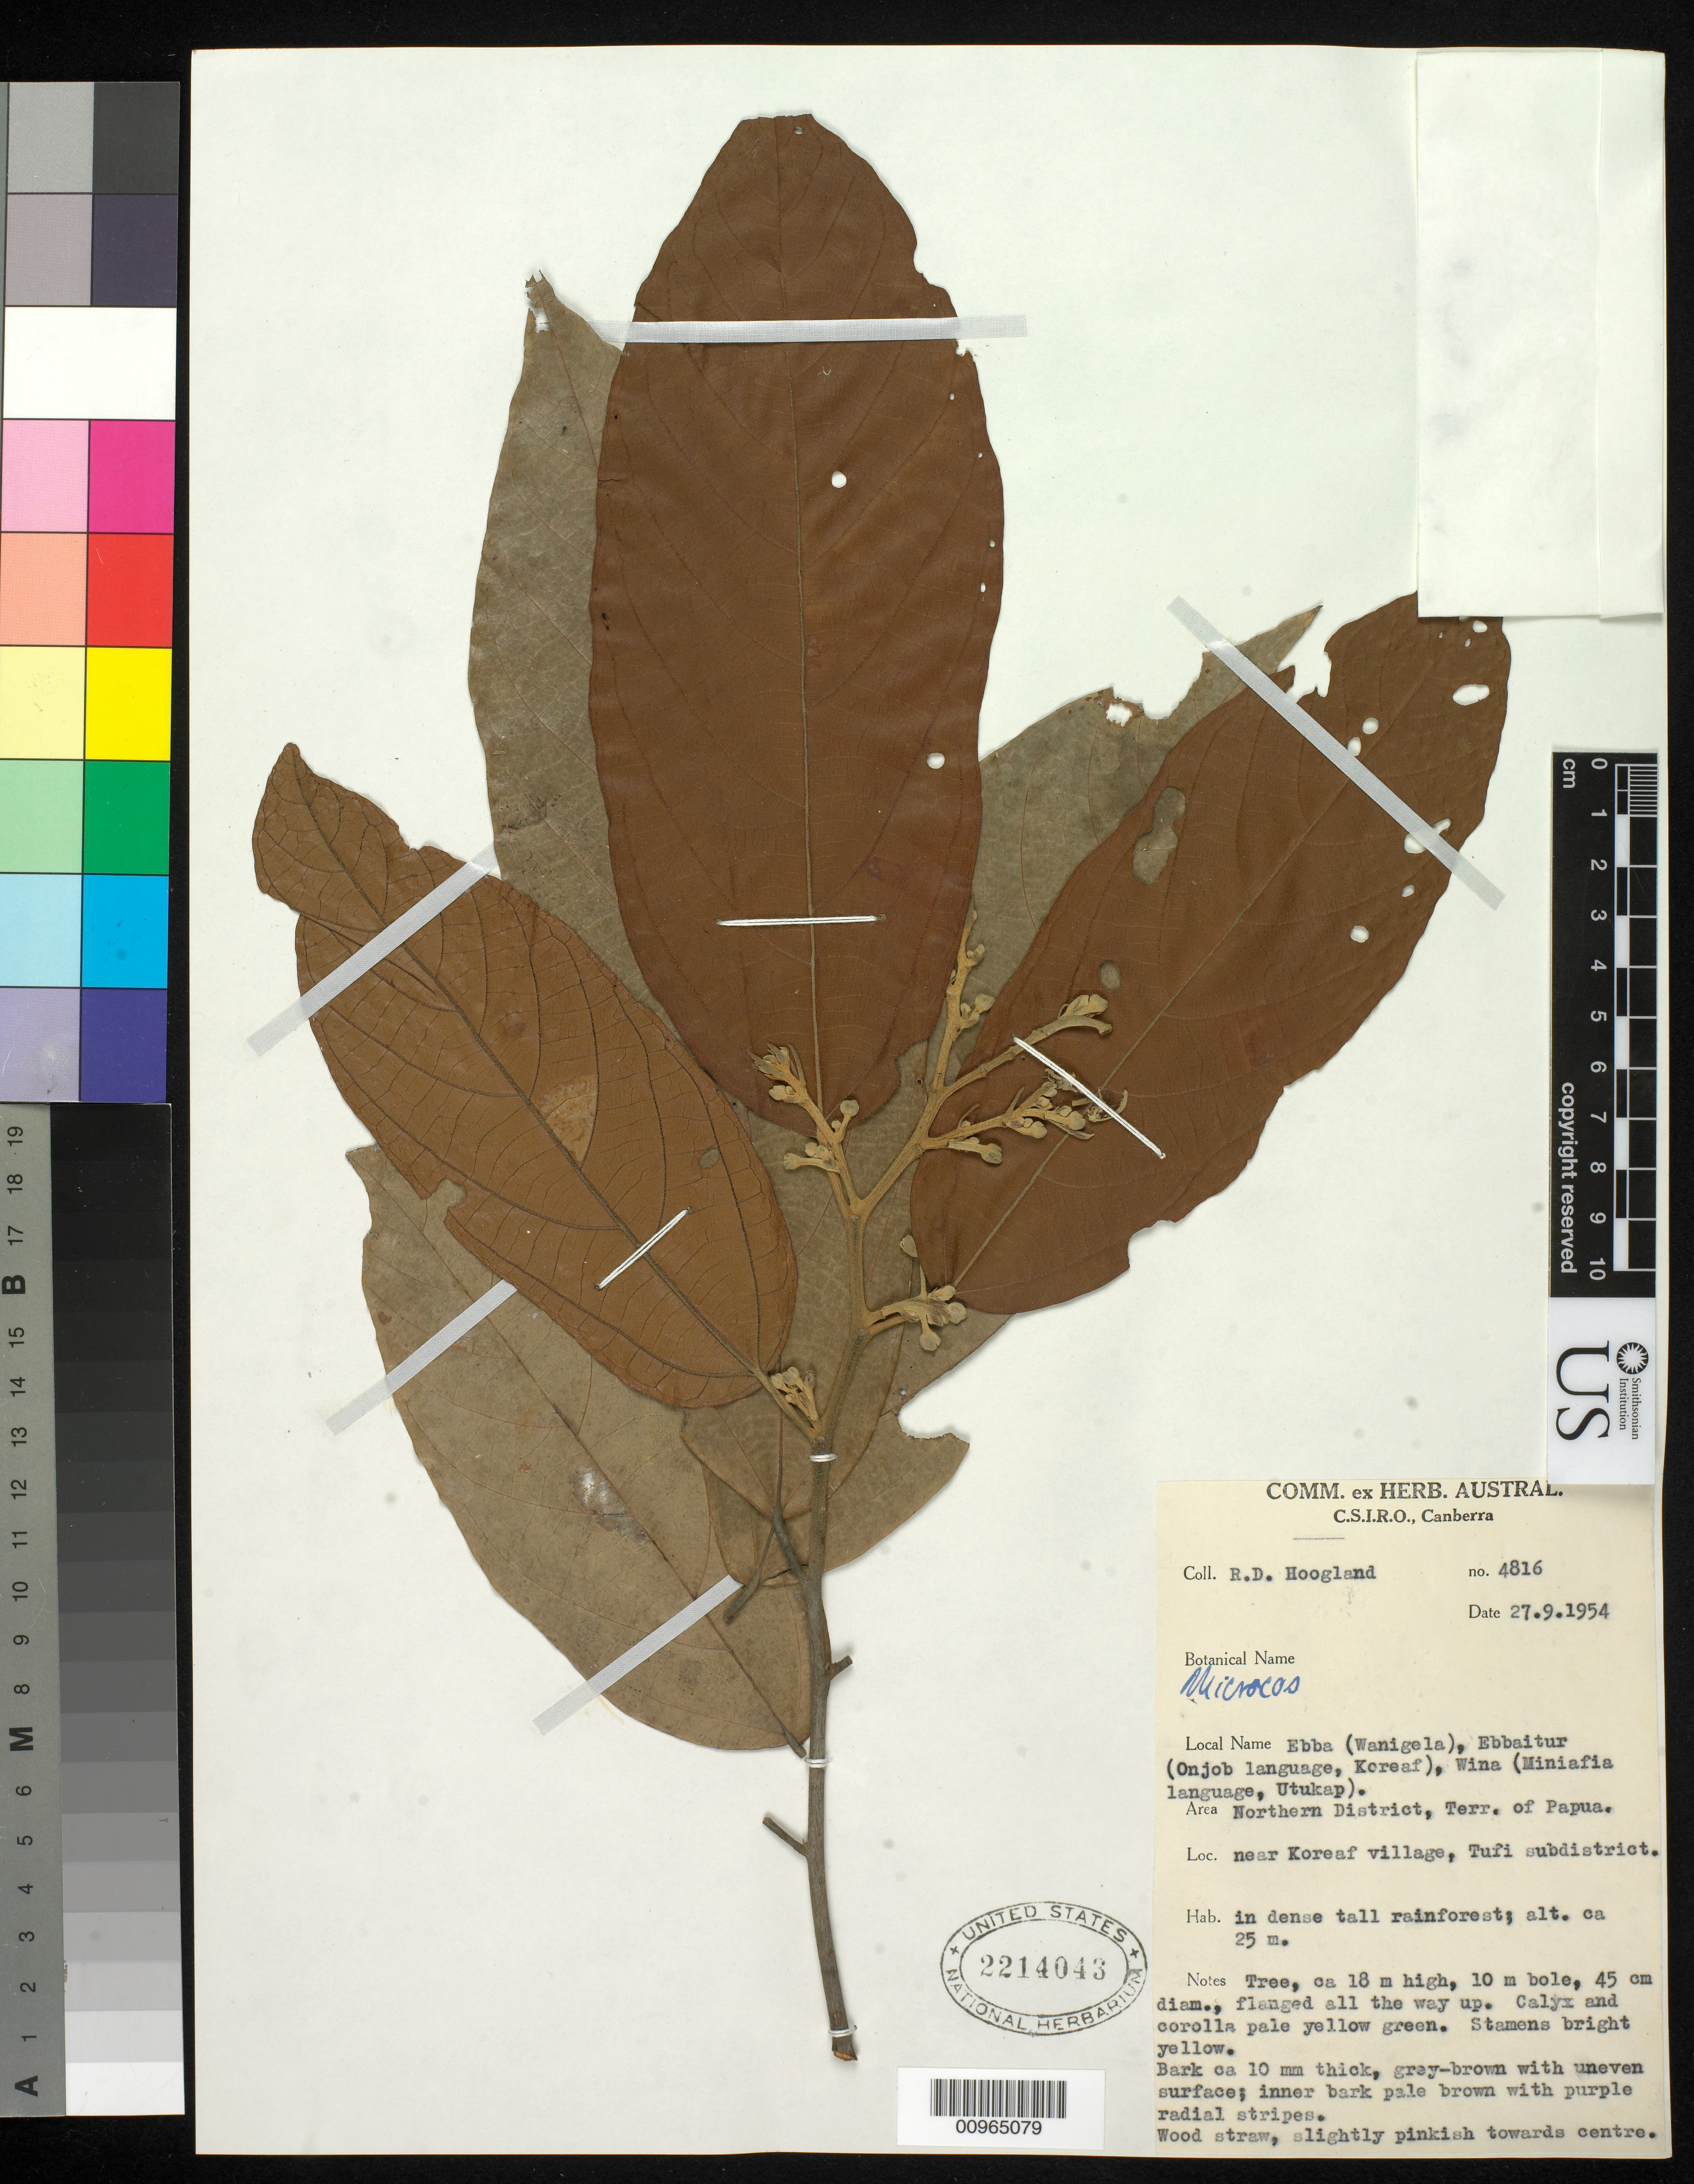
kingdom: Plantae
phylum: Tracheophyta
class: Magnoliopsida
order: Malvales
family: Malvaceae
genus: Microcos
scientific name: Microcos argentata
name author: Burret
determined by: James, S. A.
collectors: R. D. Hoogland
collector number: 4816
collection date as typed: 27 Sep 1954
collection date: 1954-09-27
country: Papua New Guinea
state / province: Northern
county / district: Tufi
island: New Guinea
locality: Near Koreaf village, Tufi subdistrict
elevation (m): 25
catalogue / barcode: US 2214043